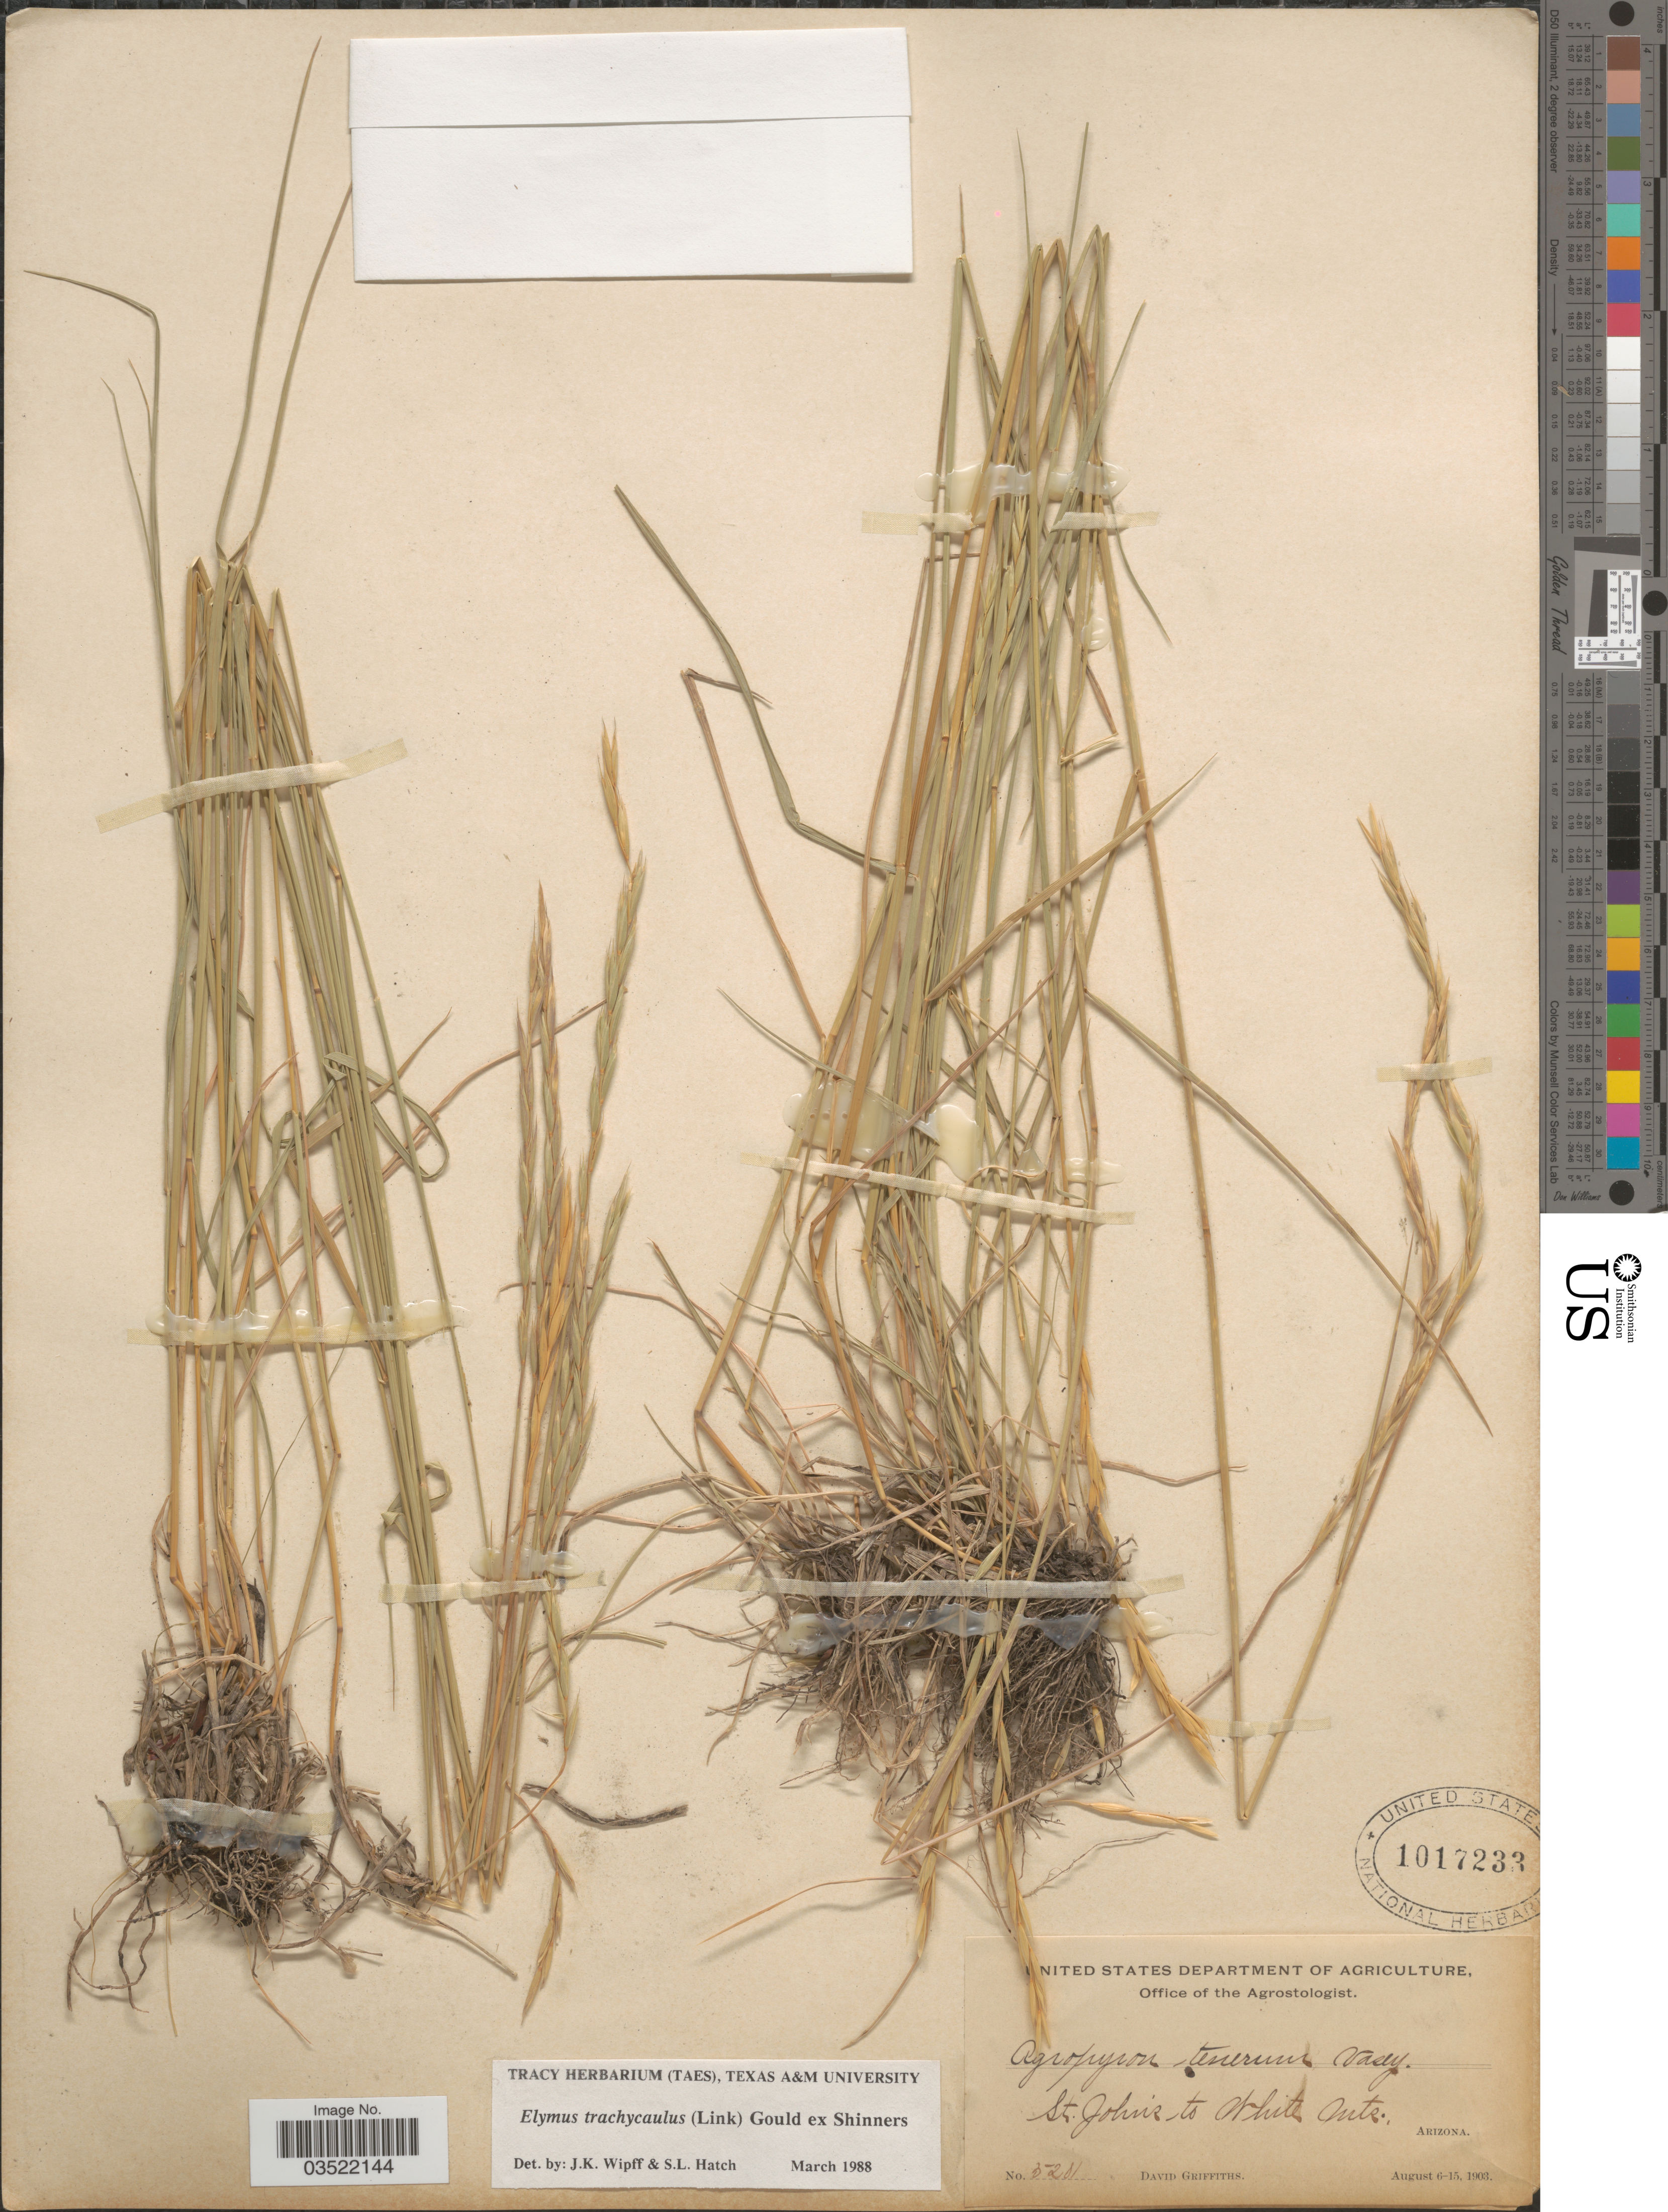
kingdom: Plantae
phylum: Tracheophyta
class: Liliopsida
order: Poales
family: Poaceae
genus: Elymus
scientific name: Elymus trachycaulus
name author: (Link) Gould ex Shinners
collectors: D. Griffiths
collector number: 5201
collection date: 1903-08-06/1903-08-15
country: United States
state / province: Arizona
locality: St. John's to White Mts.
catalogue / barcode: US 1017233